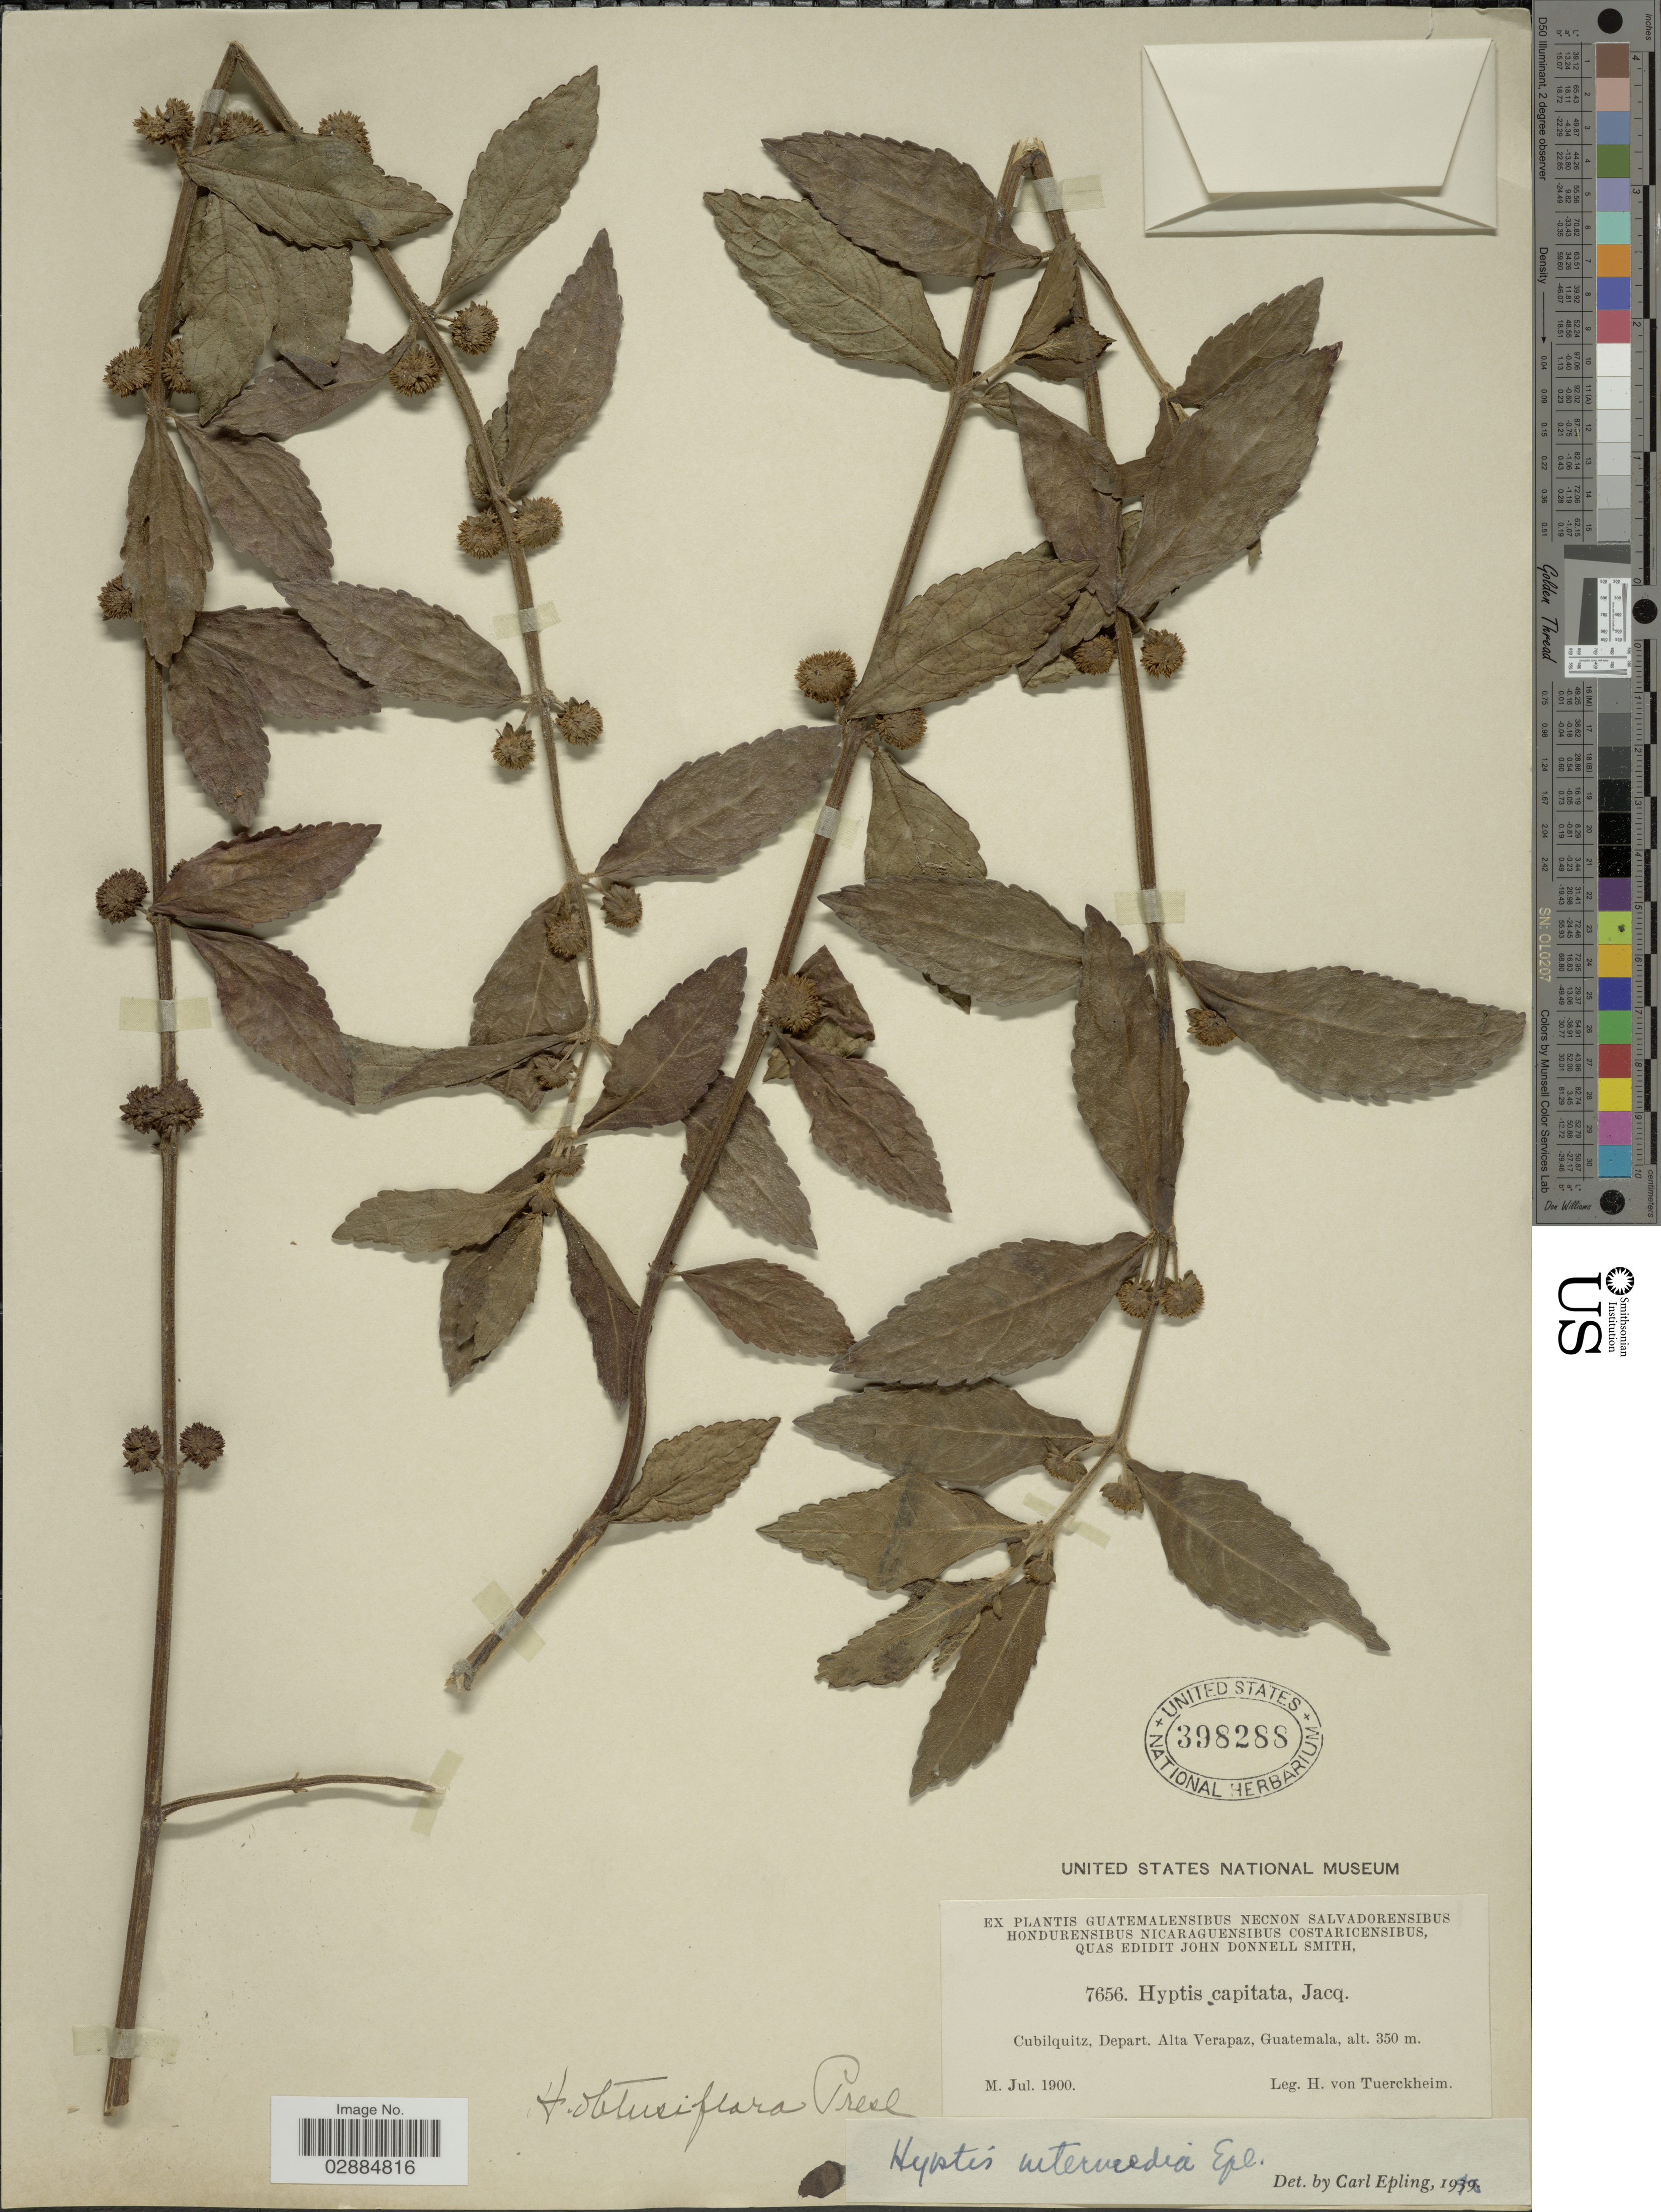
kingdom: Plantae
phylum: Tracheophyta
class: Magnoliopsida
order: Lamiales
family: Lamiaceae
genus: Hyptis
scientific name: Hyptis intermedia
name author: Epling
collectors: H. von Türckheim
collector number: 7656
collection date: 1900-07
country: Guatemala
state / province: Alta Verapaz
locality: Cubilquitz, Depart. Alta Verapaz.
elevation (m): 350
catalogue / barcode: US 398288